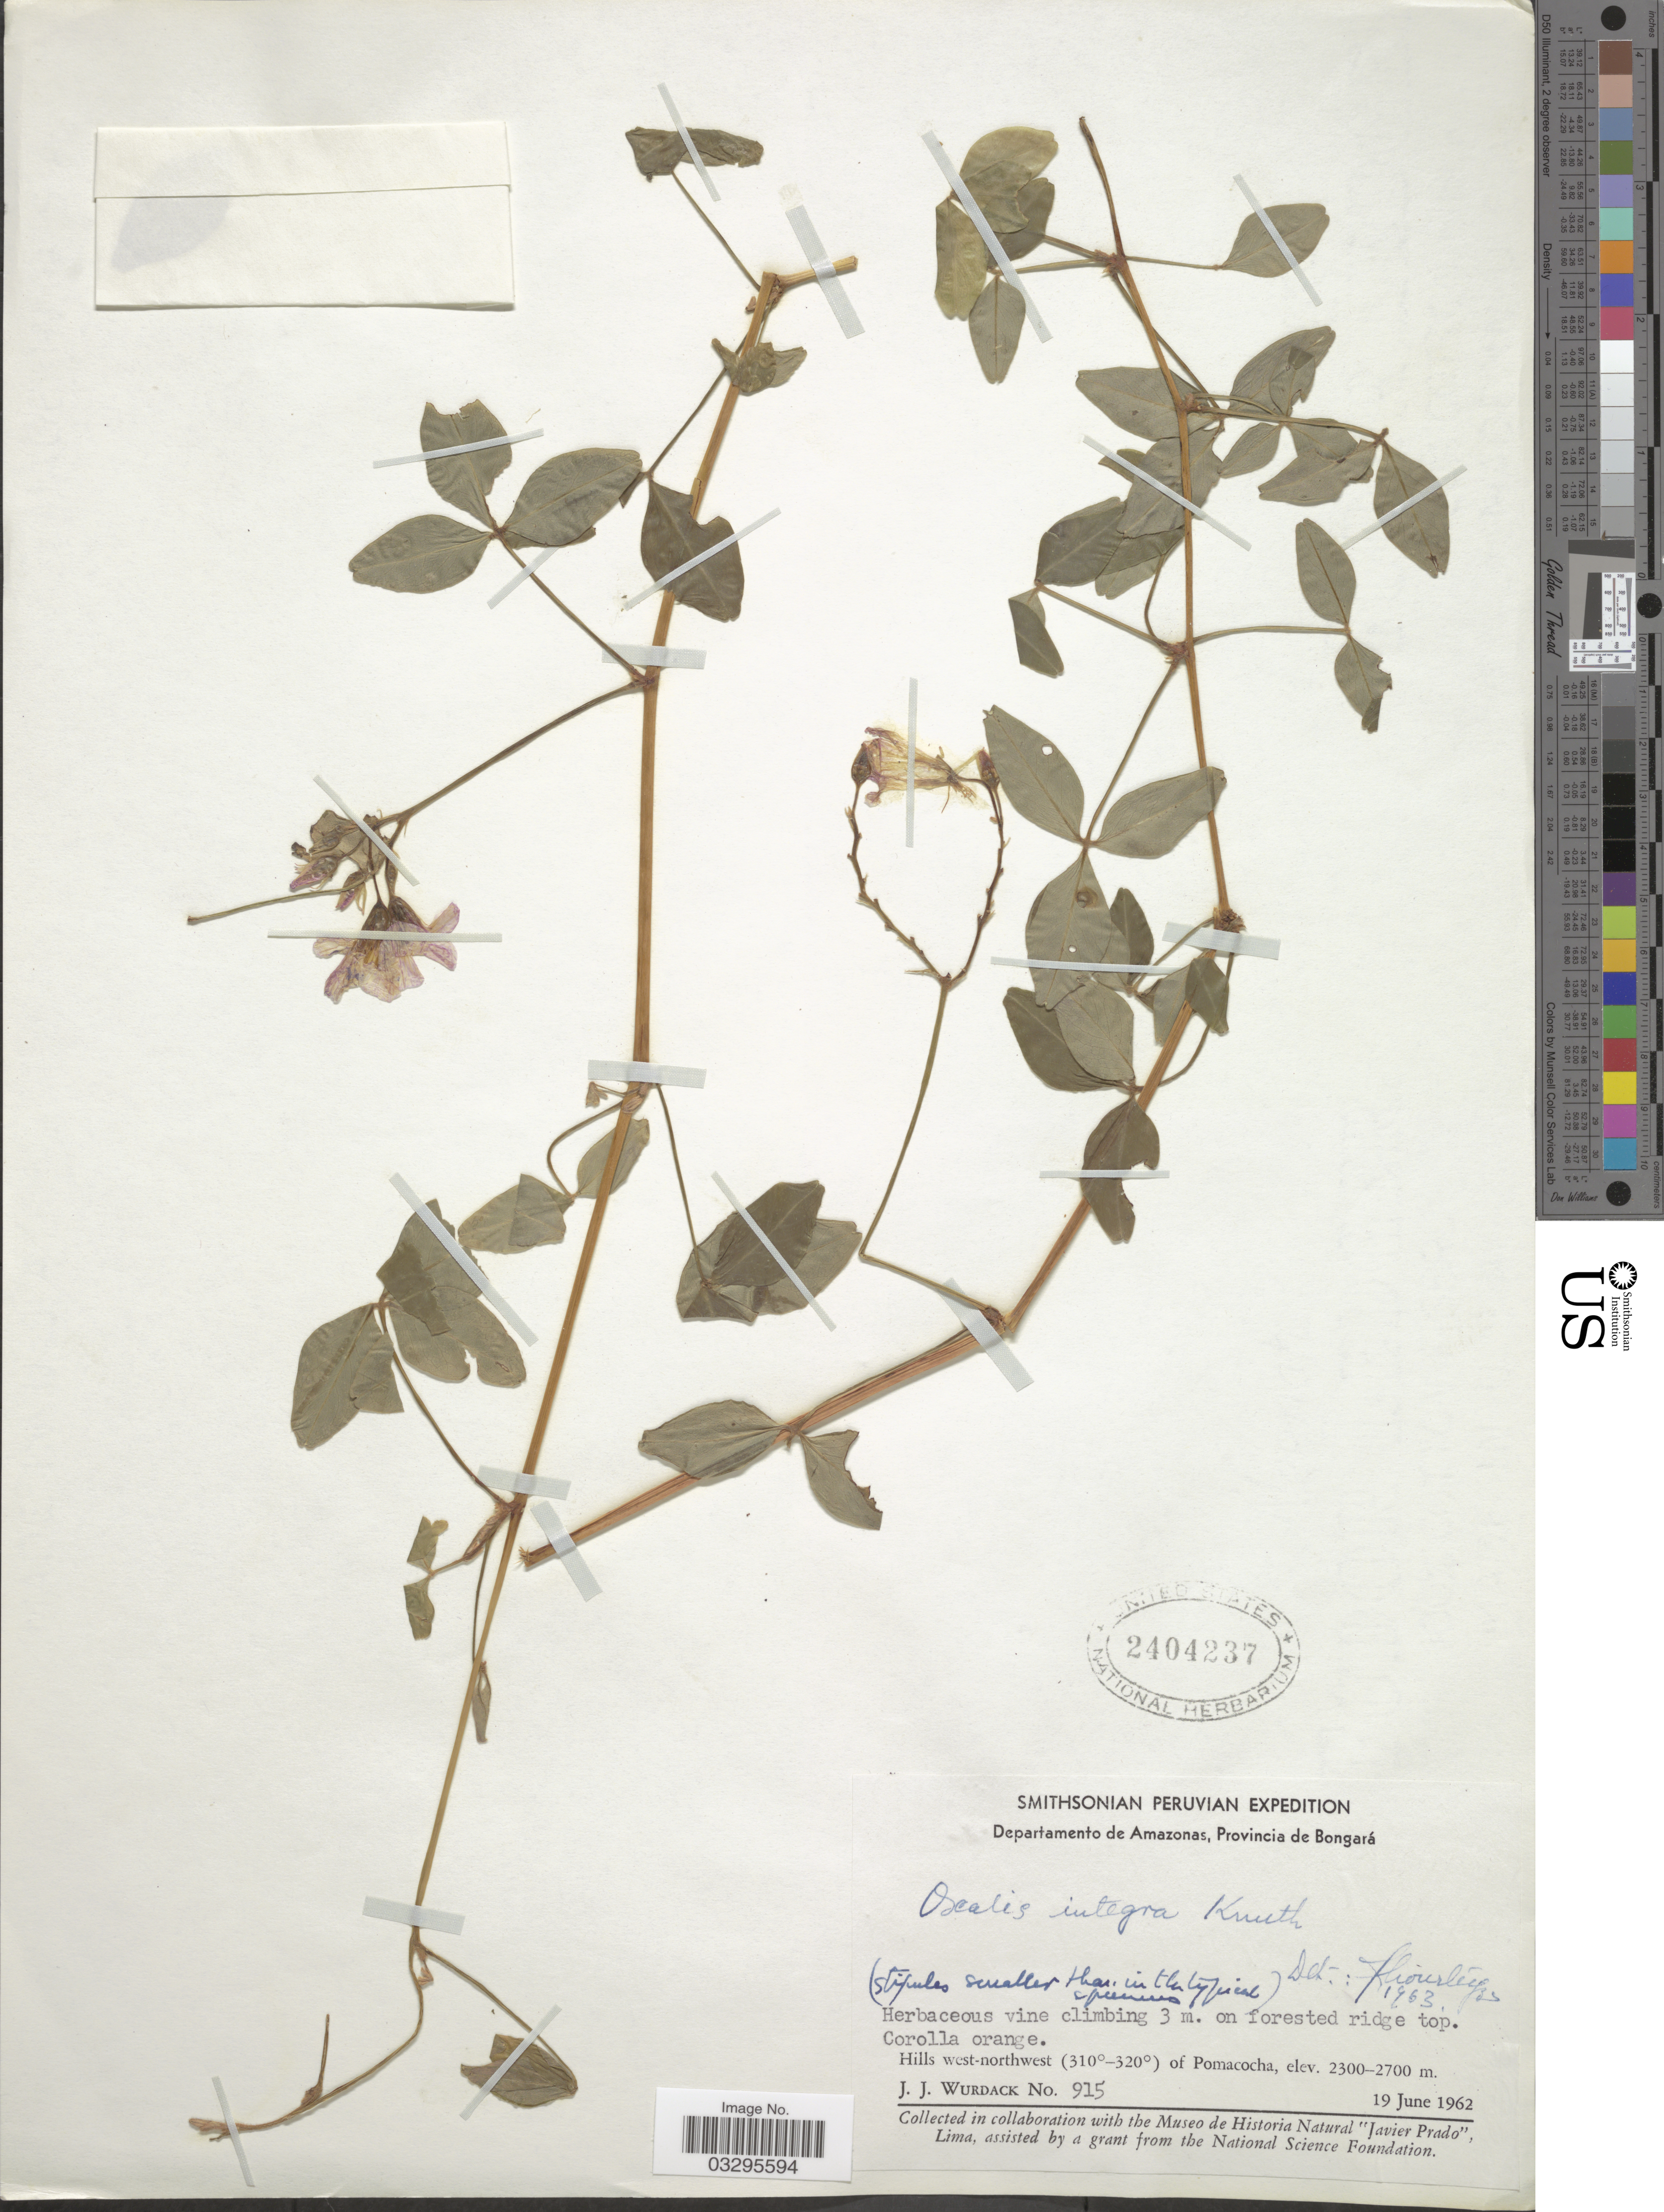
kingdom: Plantae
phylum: Tracheophyta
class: Magnoliopsida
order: Oxalidales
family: Oxalidaceae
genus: Oxalis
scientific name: Oxalis integra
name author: R. Knuth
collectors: J. J. Wurdack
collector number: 915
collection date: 1962-06-19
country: Peru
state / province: Amazonas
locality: Departamento de Amazonas, Provincia de Bongará, Hills west-northwest (310°-320°) of Pomacocha.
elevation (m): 2300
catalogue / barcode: US 2404237